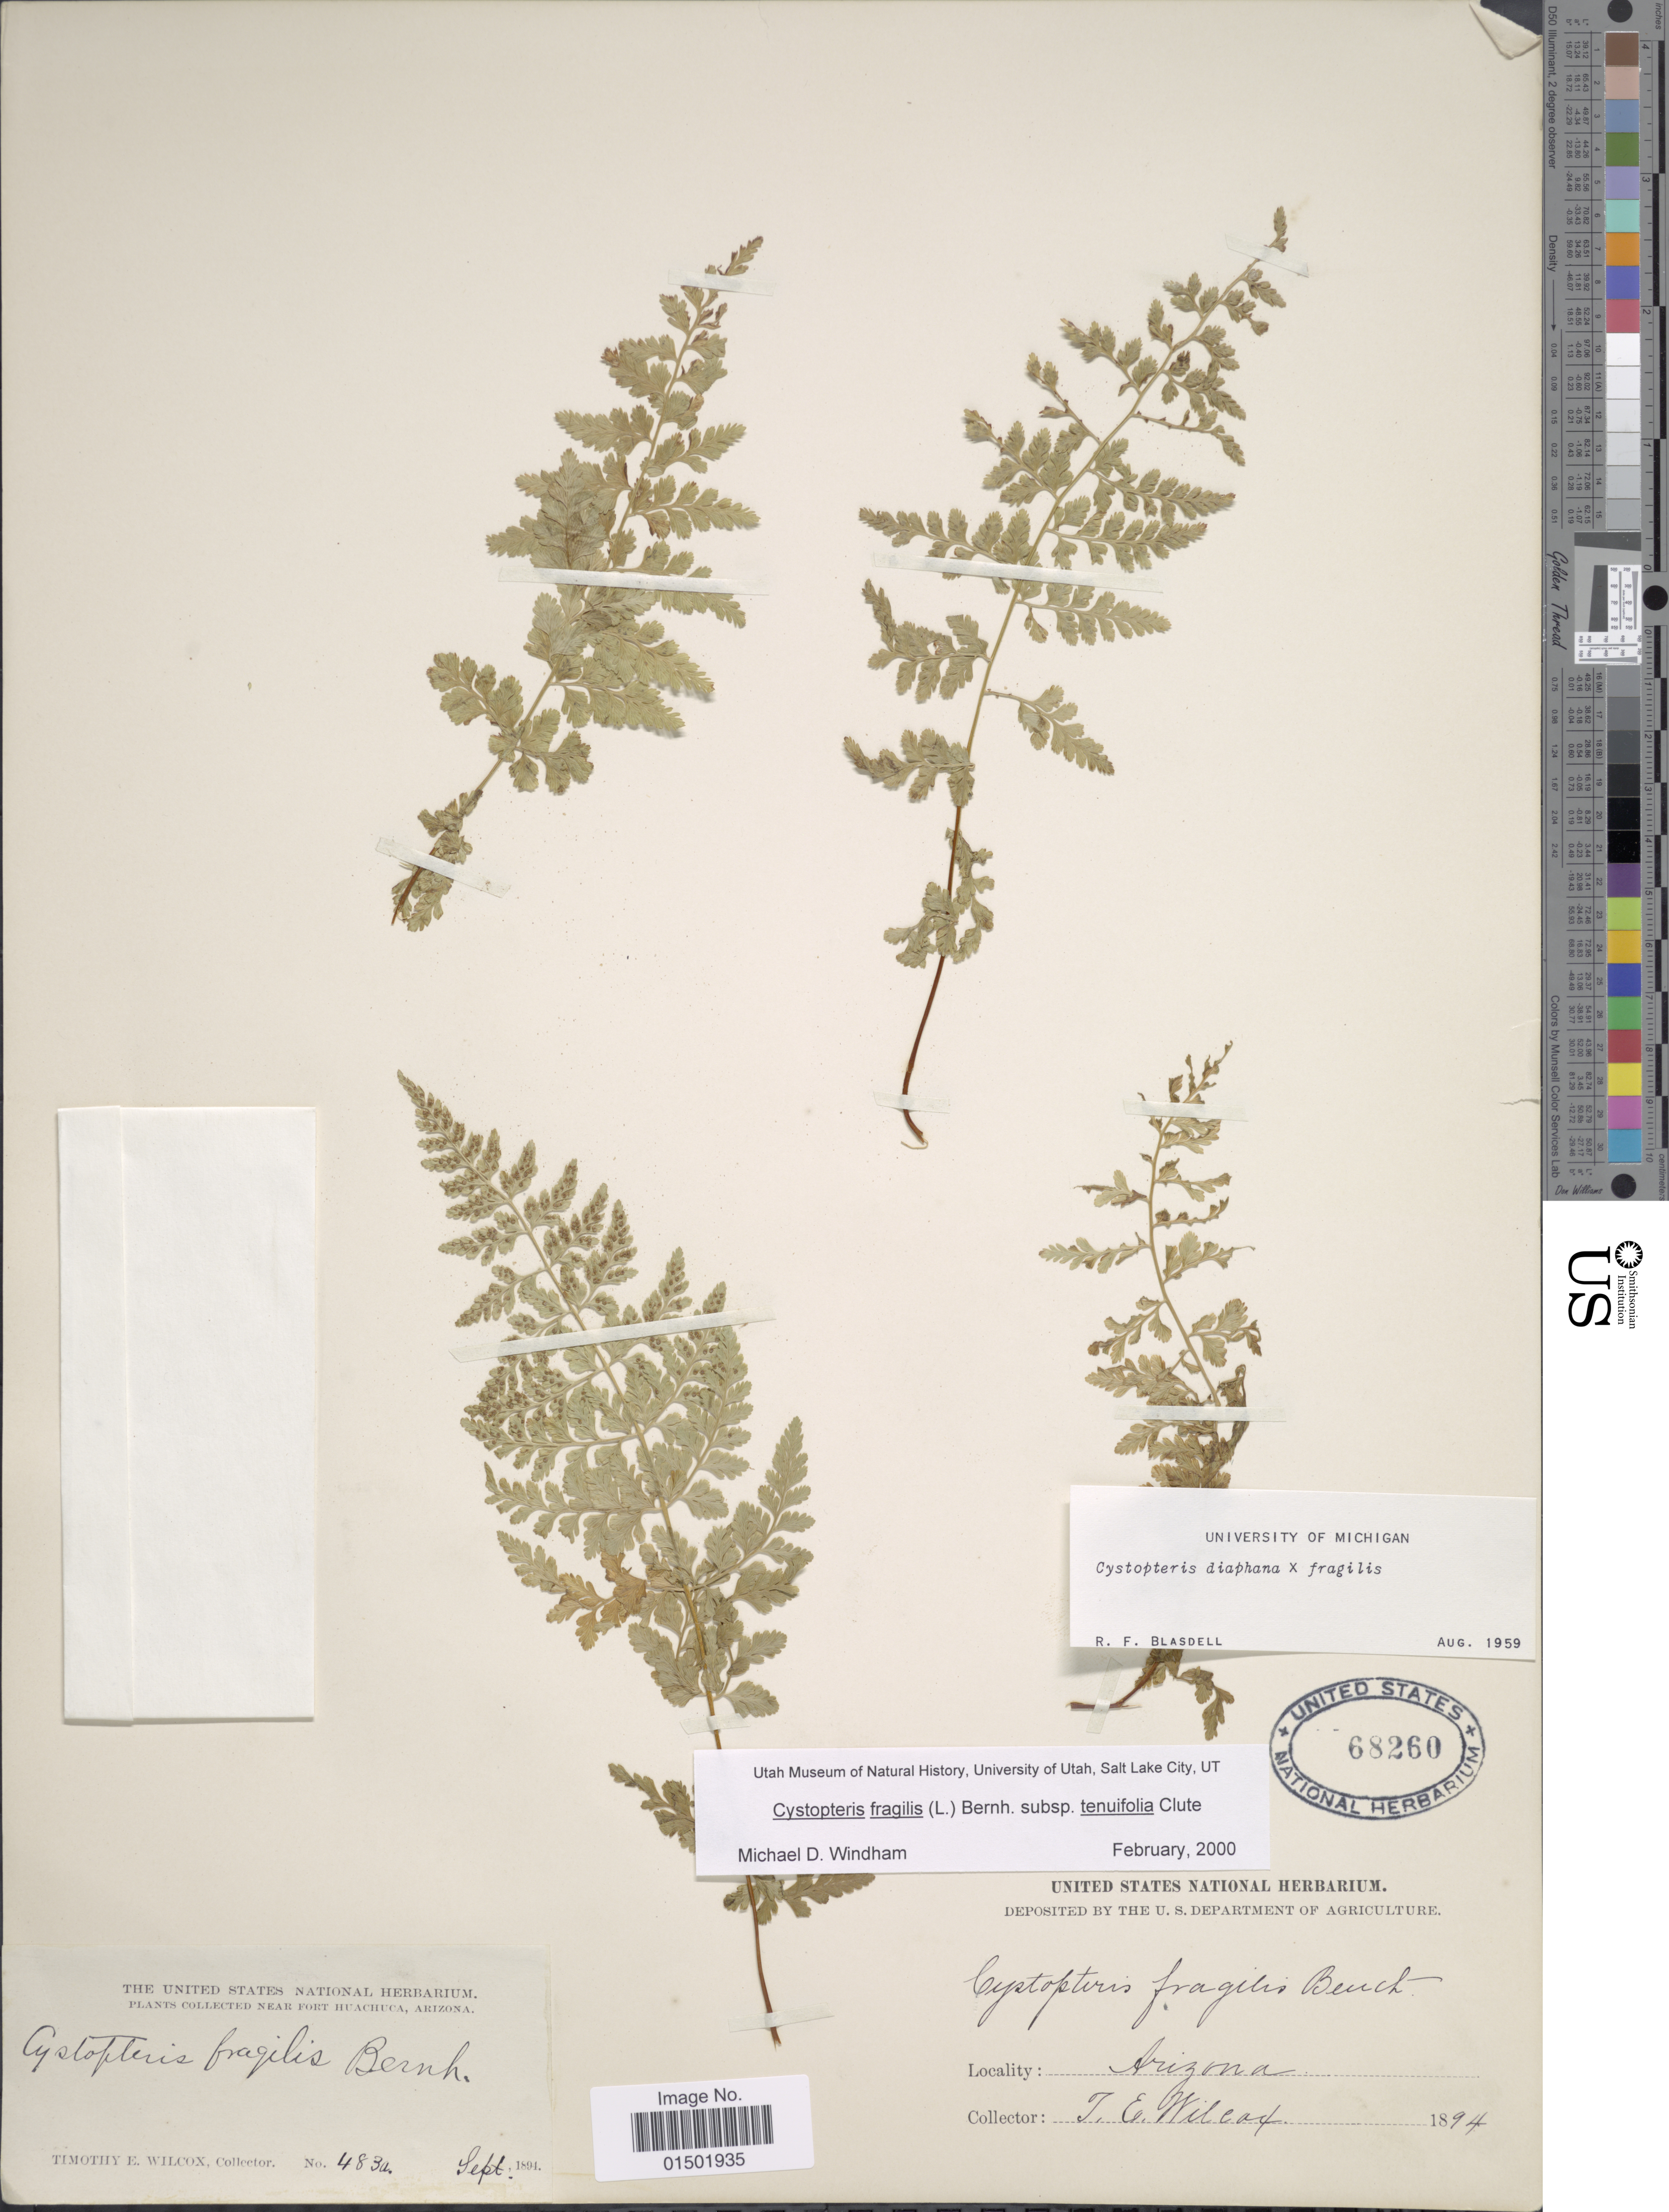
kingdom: Plantae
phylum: Tracheophyta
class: Polypodiopsida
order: Polypodiales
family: Cystopteridaceae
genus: Cystopteris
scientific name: Cystopteris fragilis var. tenuifolia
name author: (Clute) M. Broun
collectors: T. E. Wilcox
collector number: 483a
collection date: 1894-09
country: United States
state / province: Arizona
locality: Near Fort Huiachuca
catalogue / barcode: US 68260